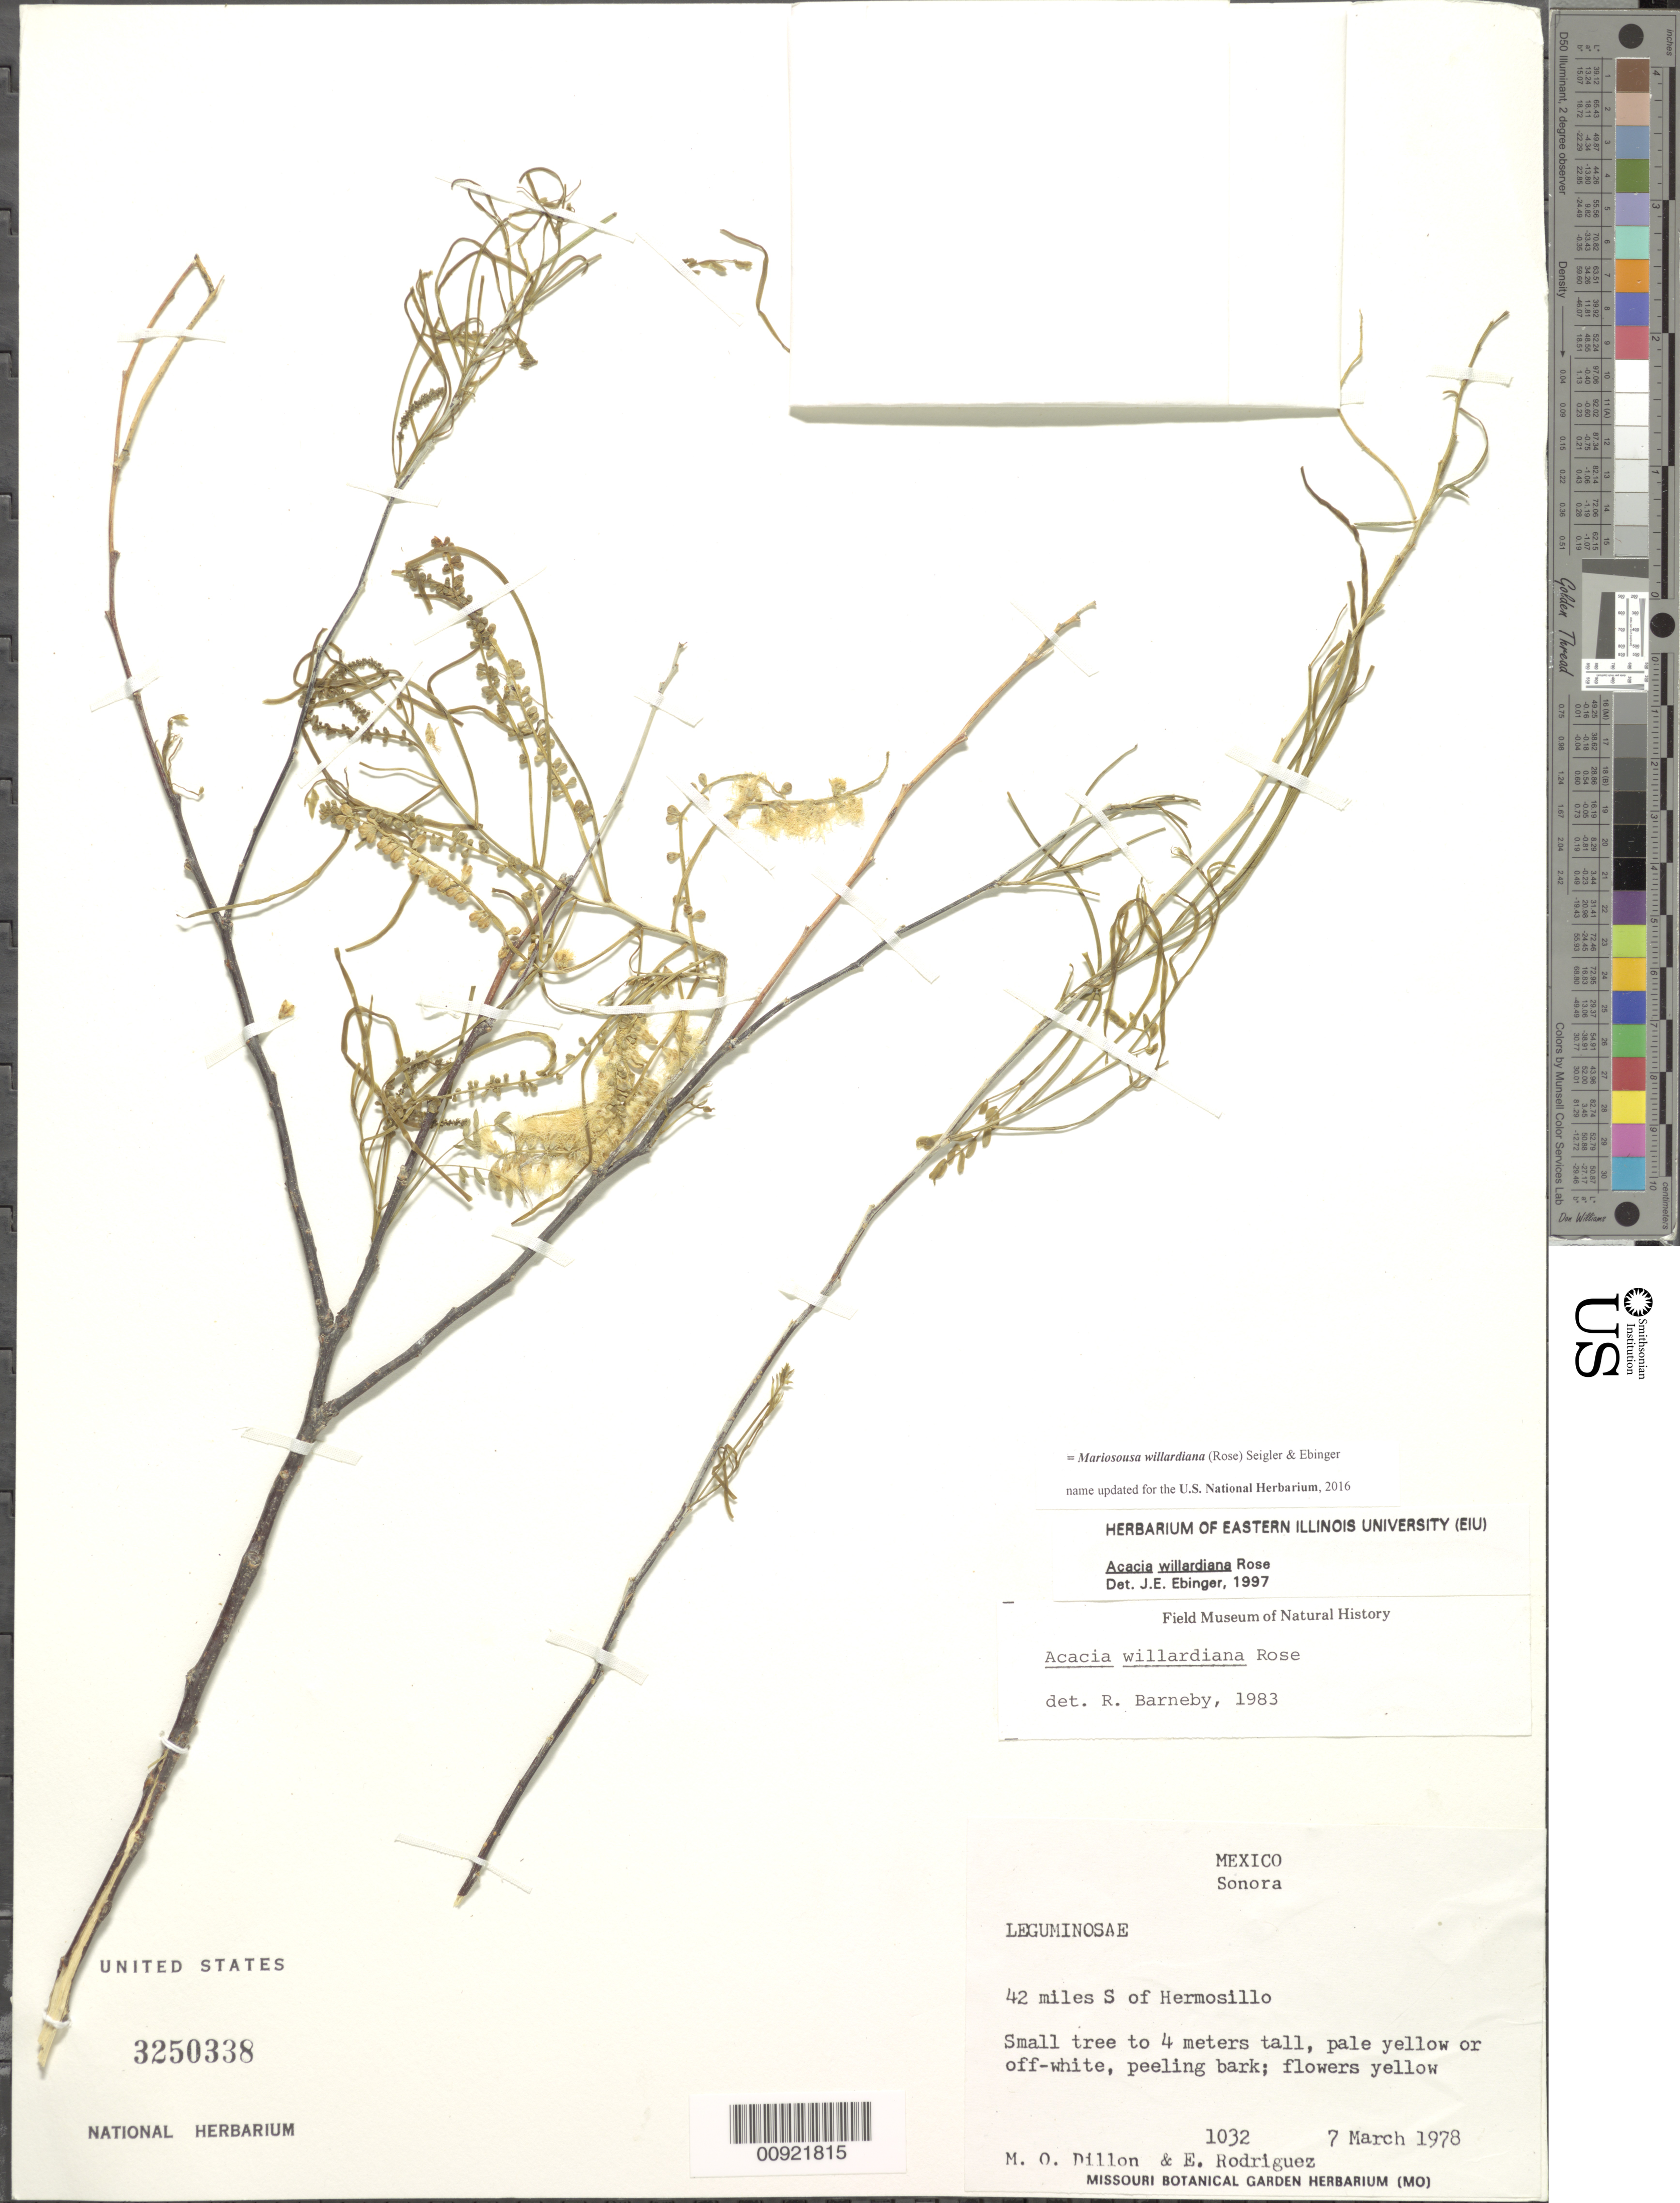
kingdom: Plantae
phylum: Tracheophyta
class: Magnoliopsida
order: Fabales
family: Fabaceae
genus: Mariosousa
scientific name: Mariosousa willardiana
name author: (Rose) Seigler & Ebinger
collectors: M. O. Dillon & E. Rodriguez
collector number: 1032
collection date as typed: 07 Mar 1978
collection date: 1978-03-07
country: Mexico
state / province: Sonora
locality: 42 miles S of Hermosillo.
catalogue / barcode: US 3250338